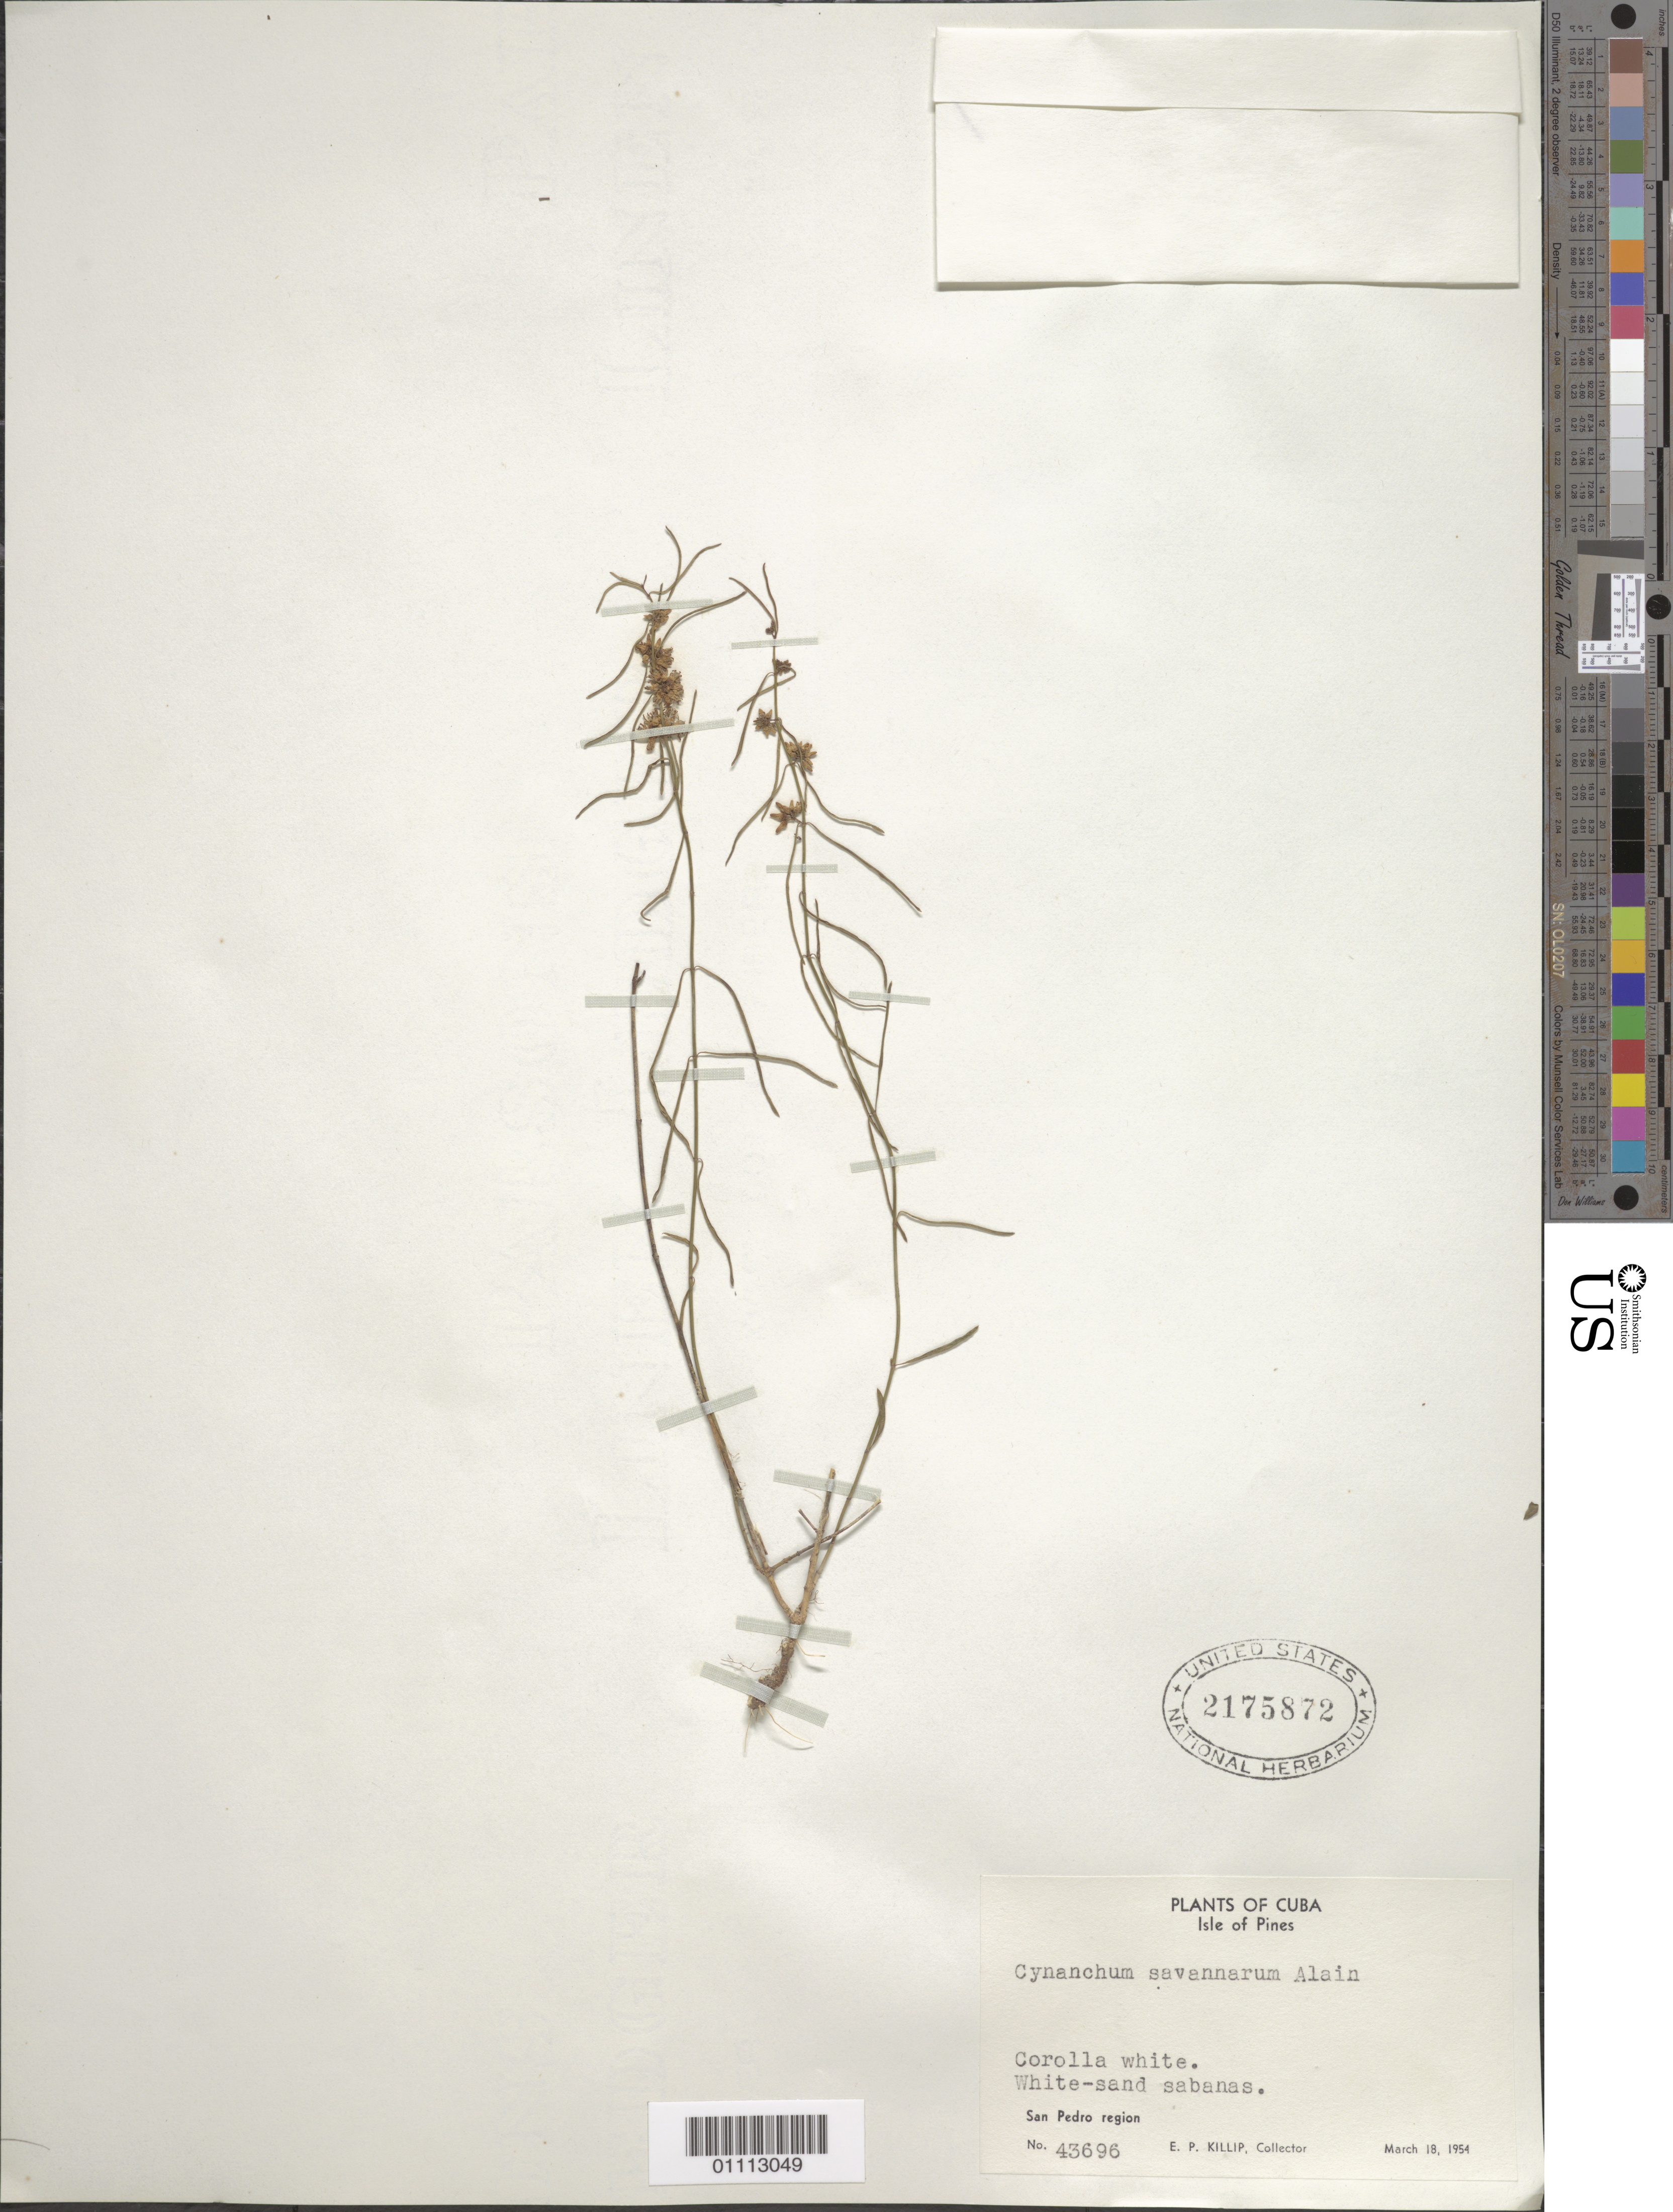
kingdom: Plantae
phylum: Tracheophyta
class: Magnoliopsida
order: Gentianales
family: Apocynaceae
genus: Cynanchum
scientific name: Cynanchum savannarum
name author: Alain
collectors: E. P. Killip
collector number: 43696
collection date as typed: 18 Mar 1954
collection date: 1954-03-18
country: Cuba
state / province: Isla de La Juventud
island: Isla de la Juventud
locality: San Pedro region White-sand sabanas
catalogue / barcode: US 2175872